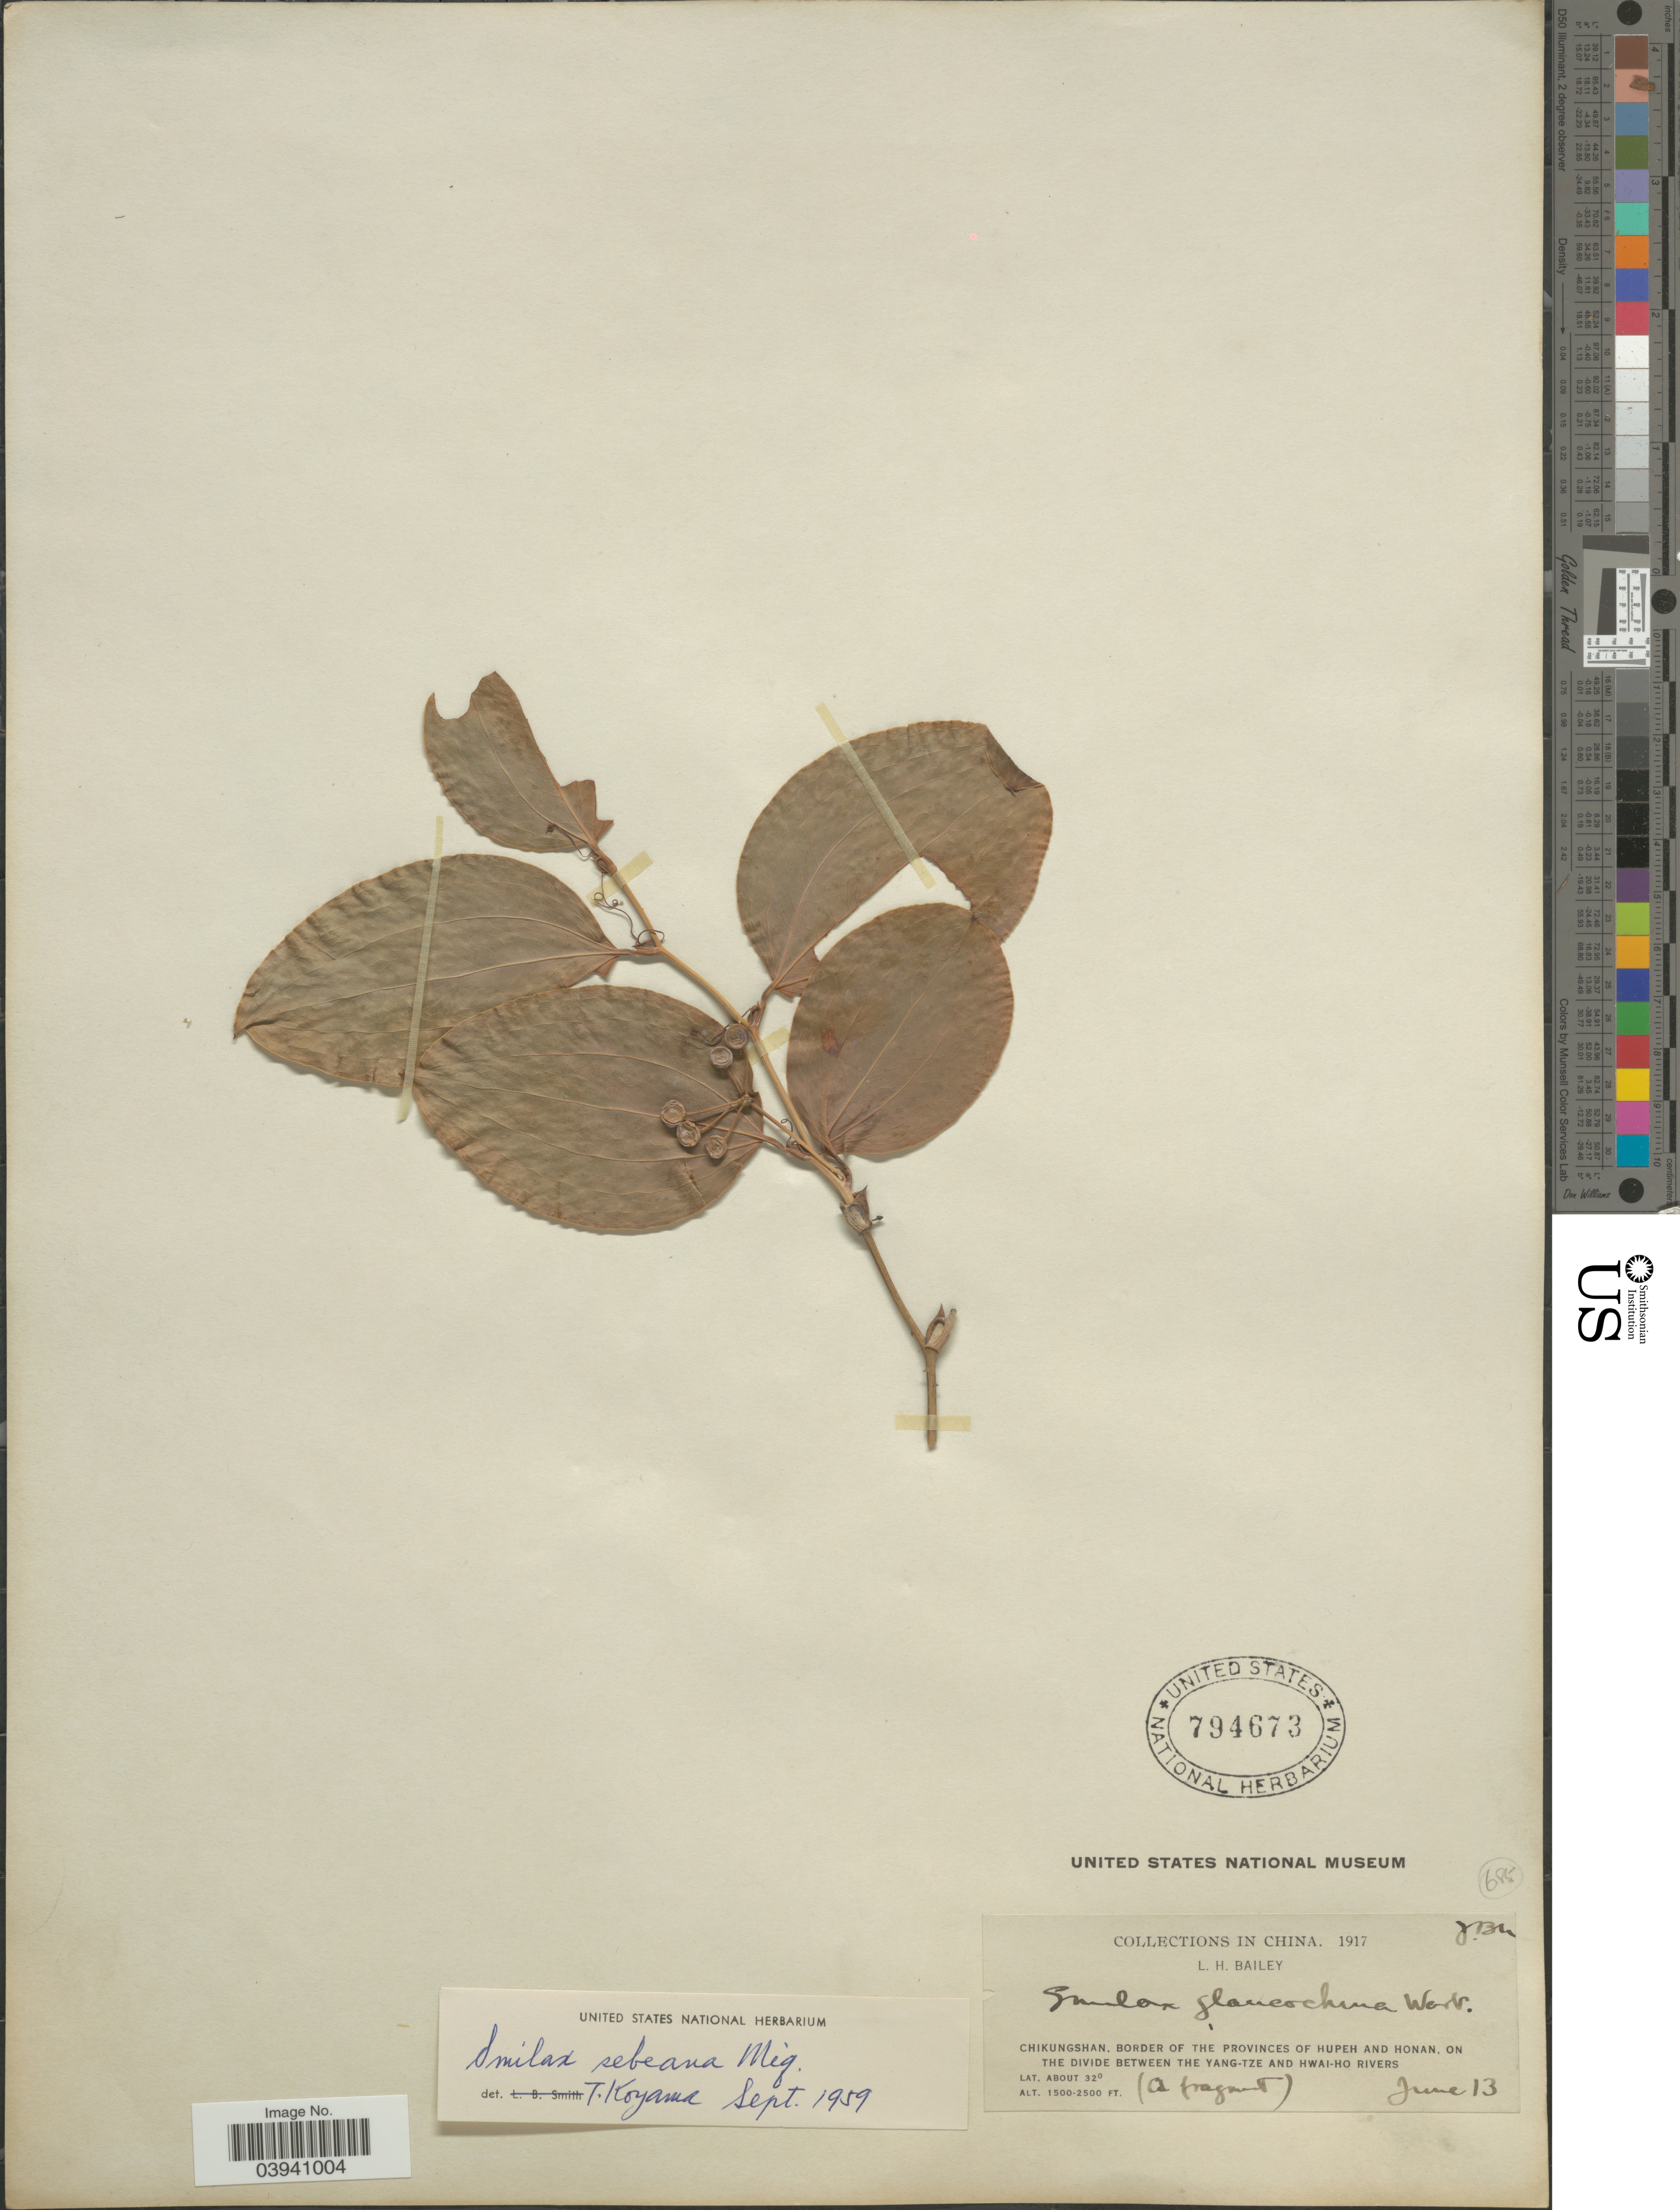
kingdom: Plantae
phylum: Tracheophyta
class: Liliopsida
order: Liliales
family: Smilacaceae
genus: Smilax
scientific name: Smilax sebeana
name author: Miq.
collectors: L. H. Bailey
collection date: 1917-06-13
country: China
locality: Chikungshan, border of the provinces of Hupeh and Honan, on the divide between the Yang-tze and Hwai-ho Rivers.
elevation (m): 457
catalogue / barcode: US 794673